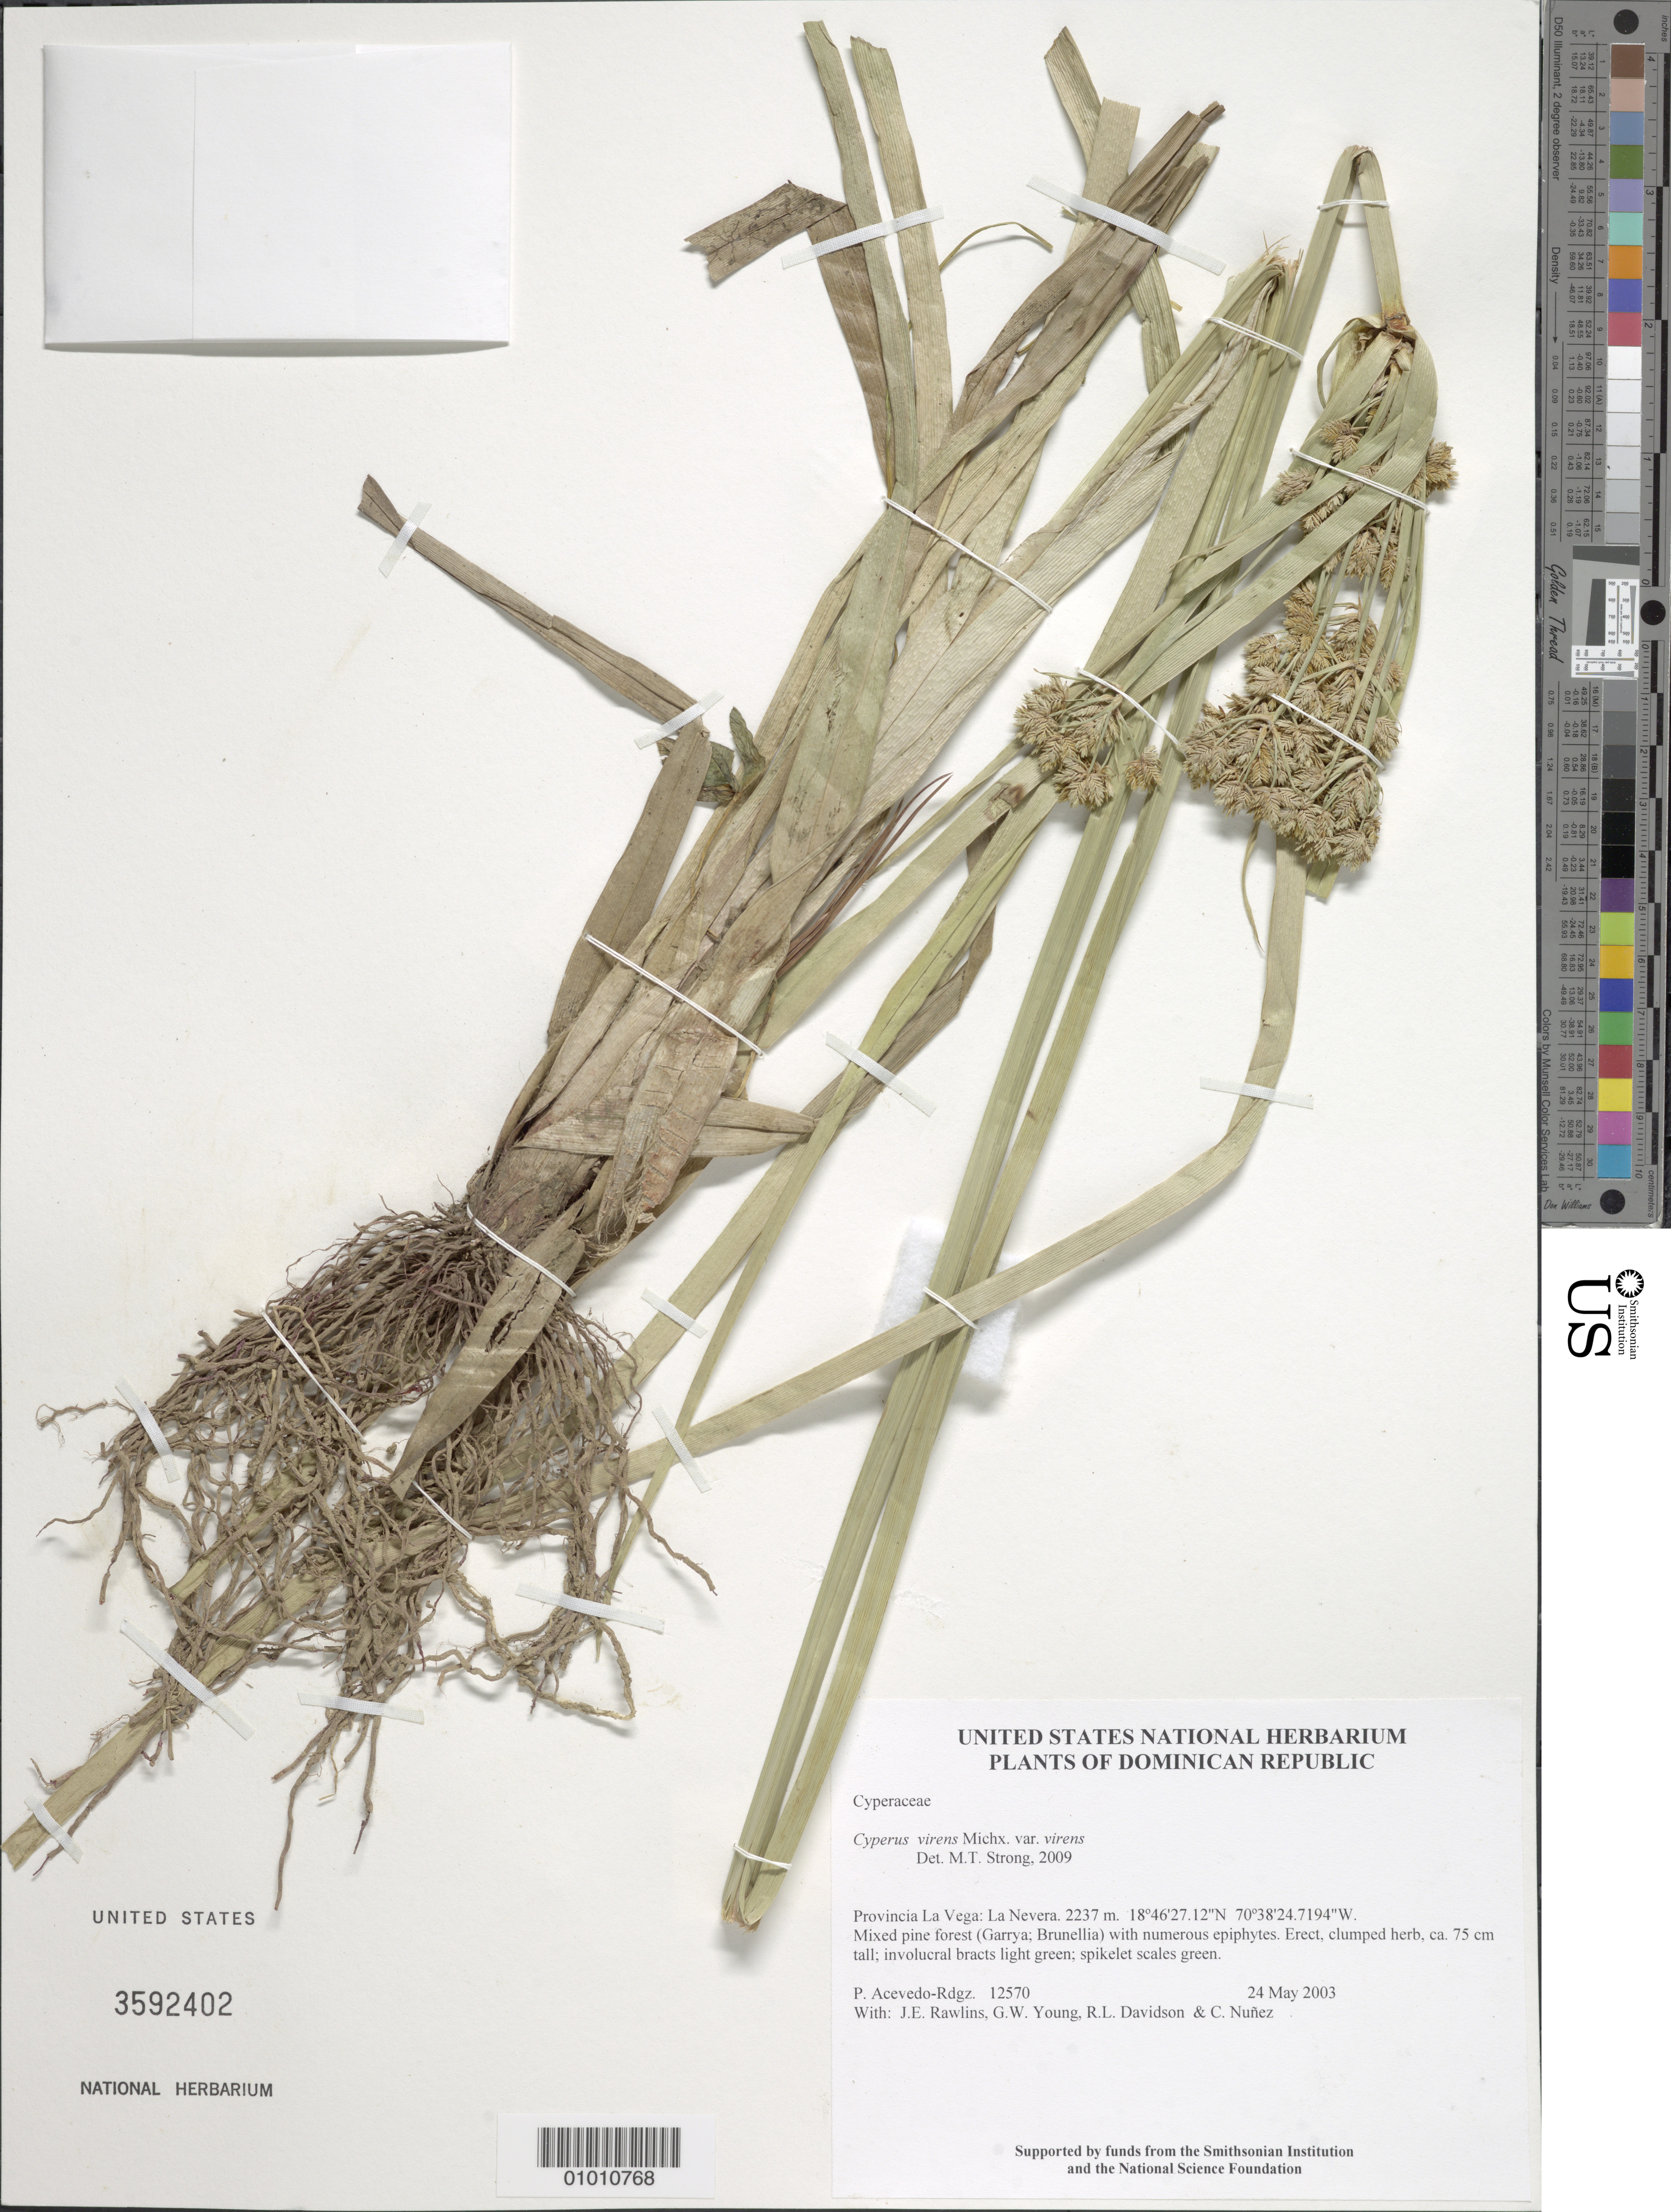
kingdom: Plantae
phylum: Tracheophyta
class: Liliopsida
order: Poales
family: Cyperaceae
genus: Cyperus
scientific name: Cyperus virens var. virens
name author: Michx.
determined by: Strong, M. T., (US), Smithsonian Institution - National Museum of Natural History (UNITED STATES)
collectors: P. Acevedo-Rodr., J. Rawlins, G. Young, R. Davidson & C. Nunez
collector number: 12570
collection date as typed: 24 May 2003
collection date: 2003-05-24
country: Dominican Republic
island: Hispaniola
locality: Provincia La Vega: La Nevera.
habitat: Mixed pine forest (Garrya; Brunellia) with numerous epiphytes.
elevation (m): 2237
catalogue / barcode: US 3592402